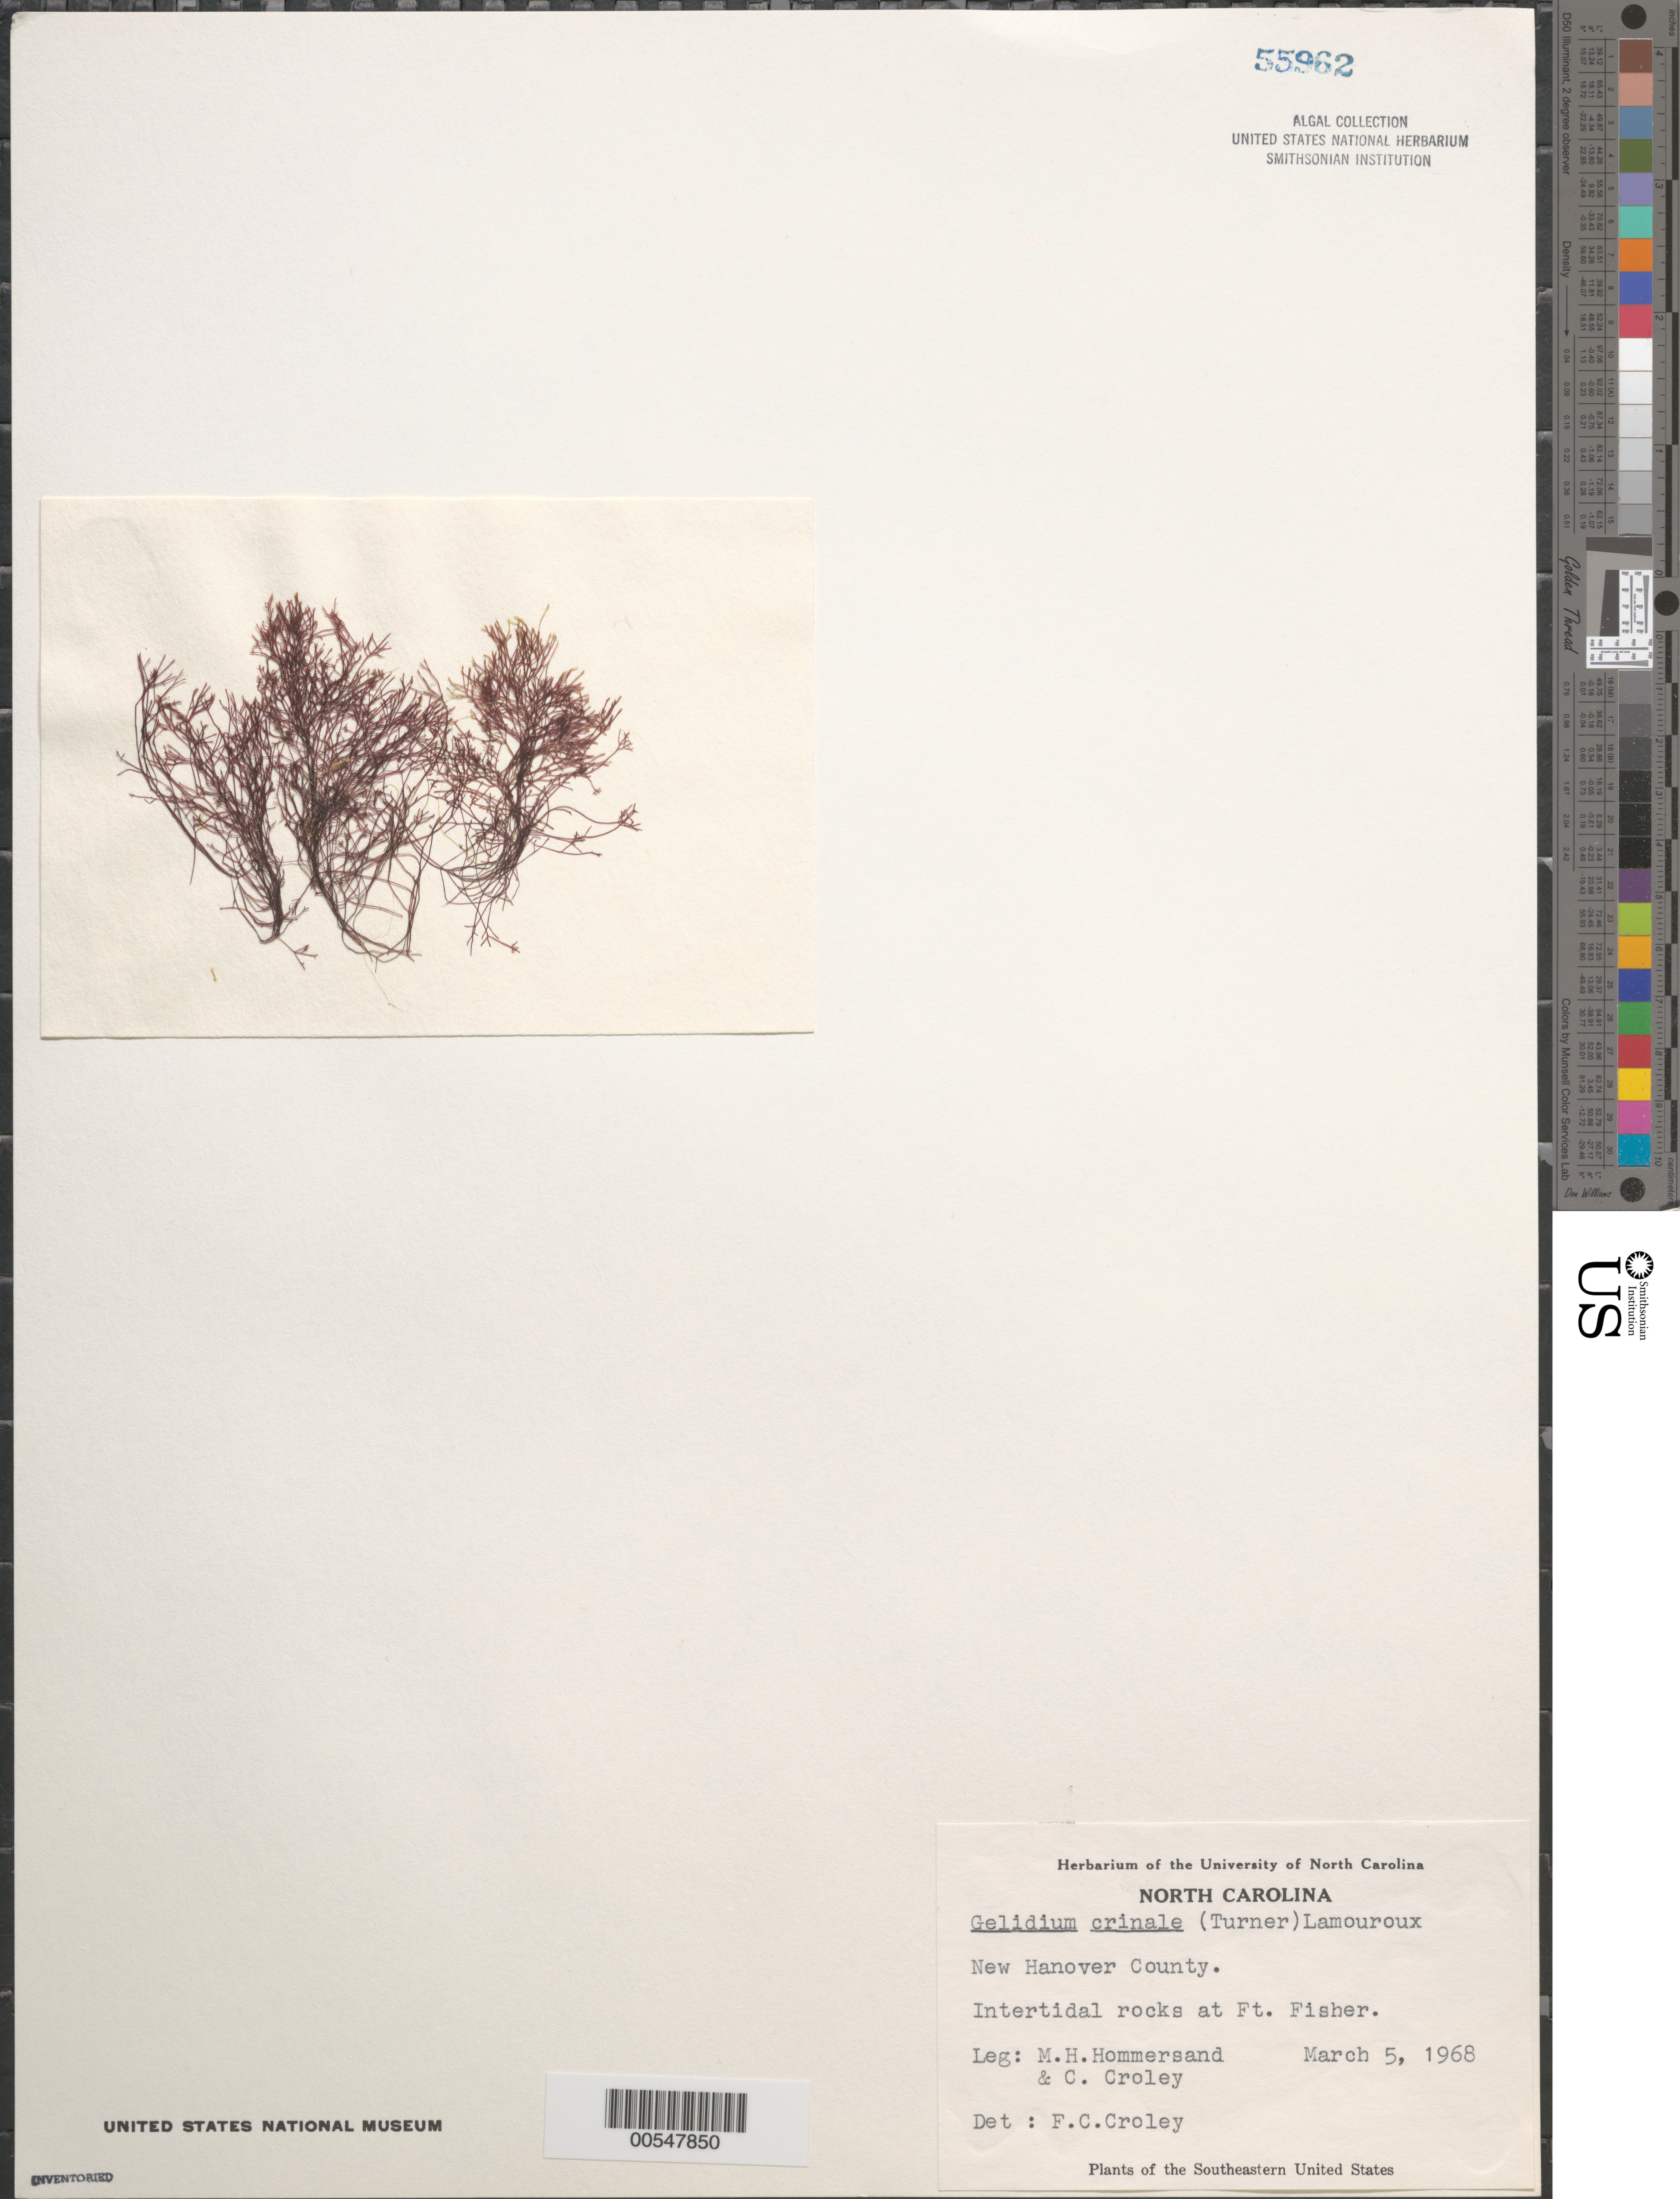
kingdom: Plantae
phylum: Rhodophyta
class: Florideophyceae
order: Gelidiales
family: Gelidiaceae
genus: Gelidium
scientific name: Gelidium crinale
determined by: Croley, F. C.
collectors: M. H. Hommersand & F. C. Croley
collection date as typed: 05 Mar 1968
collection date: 1968-03-05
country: United States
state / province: North Carolina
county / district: New Hanover County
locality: Fort Fisher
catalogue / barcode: US 55962